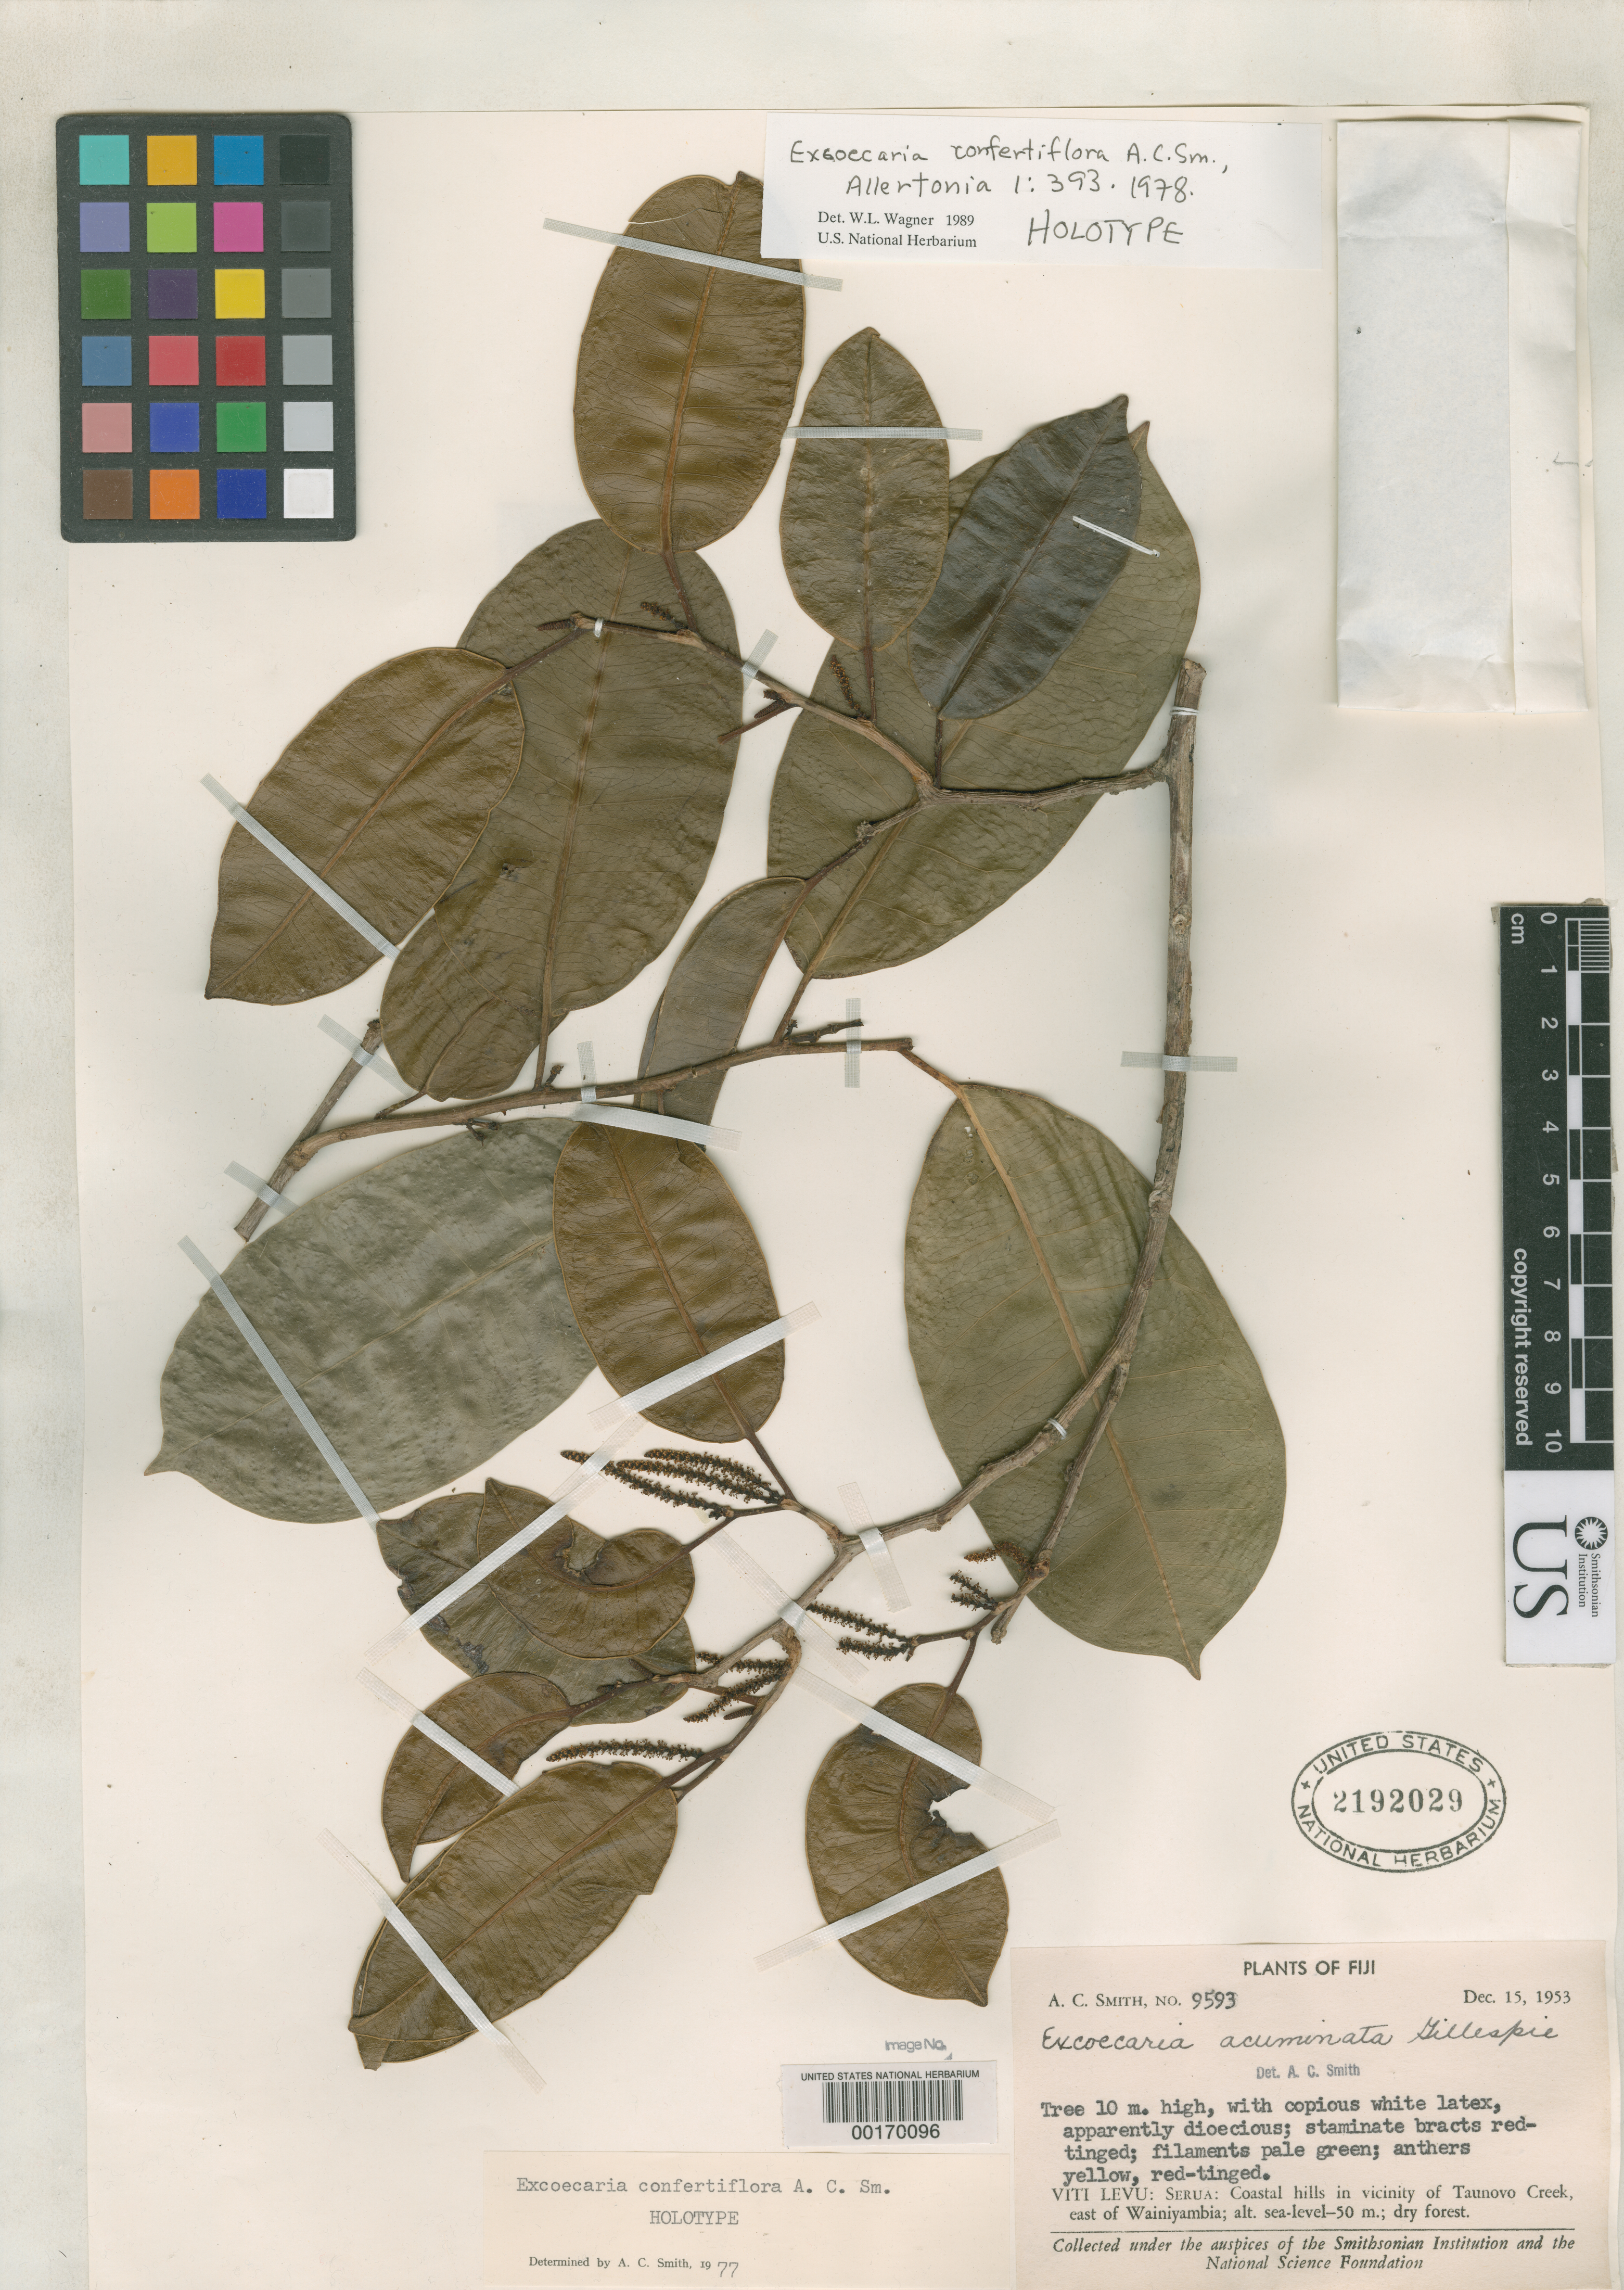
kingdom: Plantae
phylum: Tracheophyta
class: Magnoliopsida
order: Malpighiales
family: Euphorbiaceae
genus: Excoecaria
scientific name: Excoecaria confertiflora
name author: A.C. Sm.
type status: Holotype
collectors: A. C. Smith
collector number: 9593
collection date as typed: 15 Dec 1953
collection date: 1953-12-15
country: Fiji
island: Viti Levu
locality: Serua. Coastal hills in vicinity of Taunovo Creek, E of Wainiyambia. [Viti Levu Group].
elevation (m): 0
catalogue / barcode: US 2192029